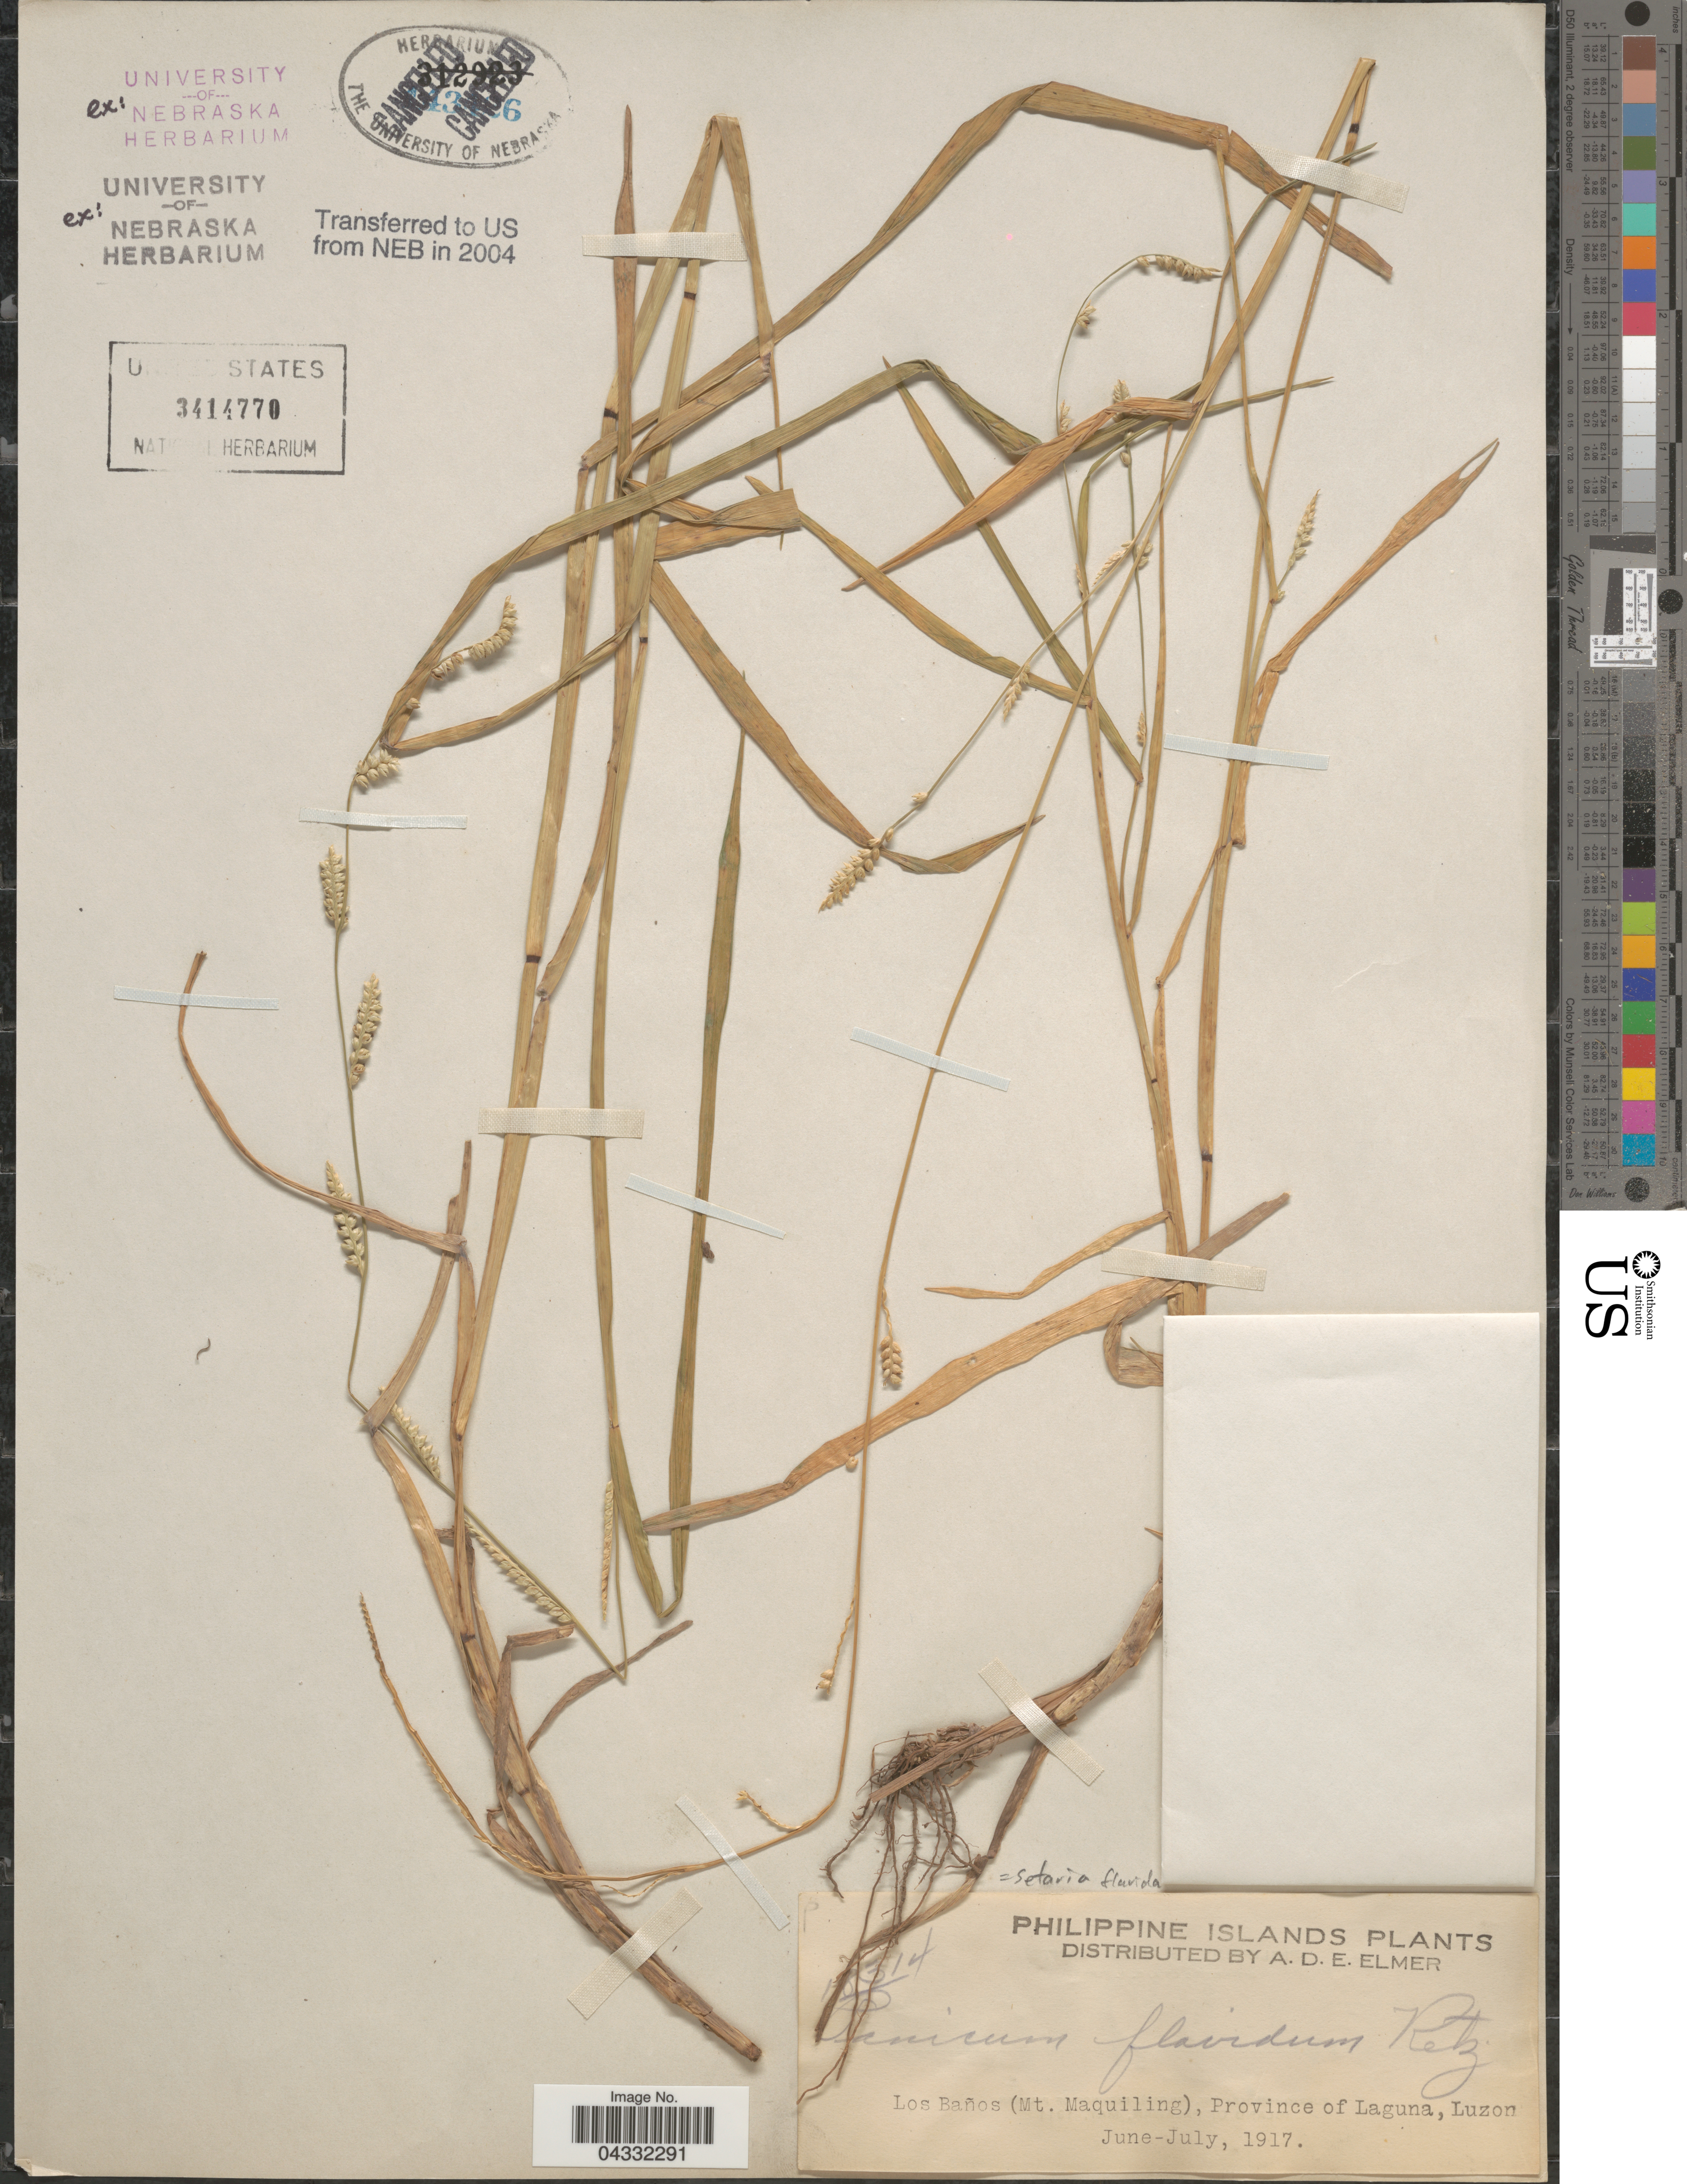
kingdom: Plantae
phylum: Tracheophyta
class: Liliopsida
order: Poales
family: Poaceae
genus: Setaria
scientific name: Setaria flavida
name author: (Retz.) Veldkamp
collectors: A. D. E. Elmer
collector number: !14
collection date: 1917-06/1917-07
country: Philippines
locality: Philippine Islands. Los Baños (Mt. Maquiling), Province of Laguna, Luzon.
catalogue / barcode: US 3414770